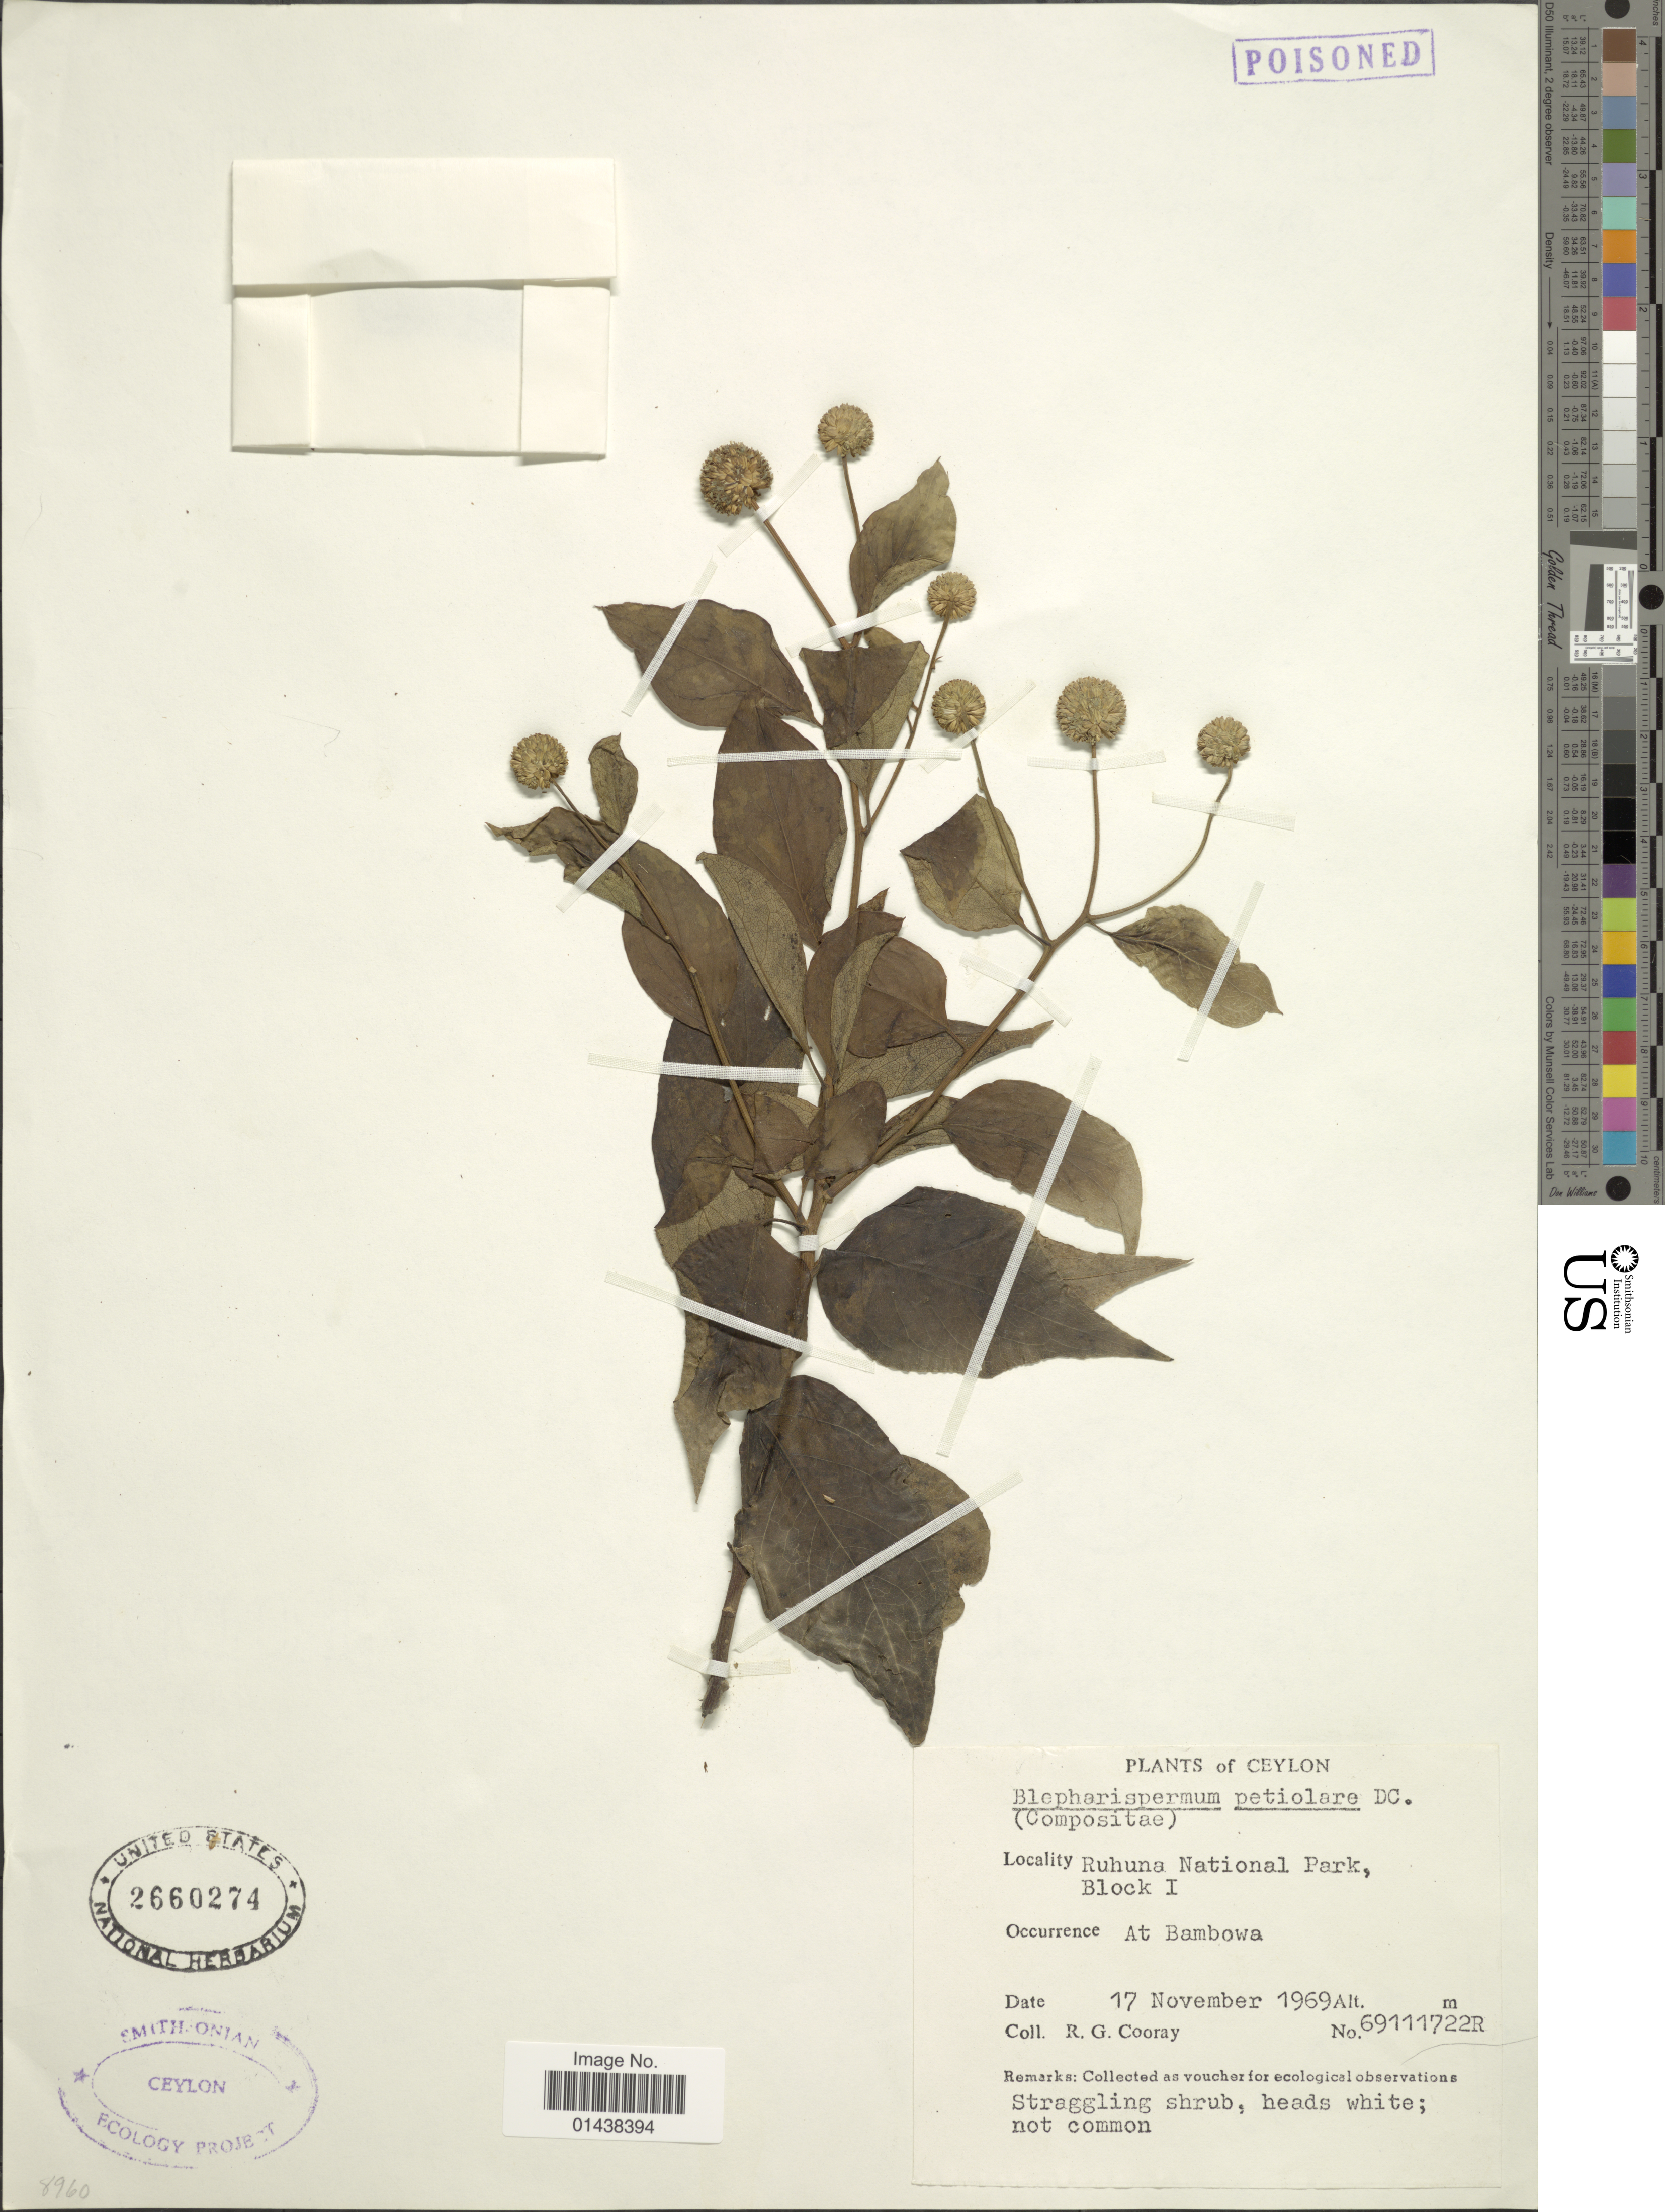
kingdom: Plantae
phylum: Tracheophyta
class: Magnoliopsida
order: Asterales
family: Asteraceae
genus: Blepharispermum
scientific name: Blepharispermum petiolare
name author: DC.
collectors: R. Cooray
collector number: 69111722R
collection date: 1969-11-17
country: Sri Lanka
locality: Ceylon, Ruhuna National Park Block 1, At Bambowa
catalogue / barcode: US 2660274